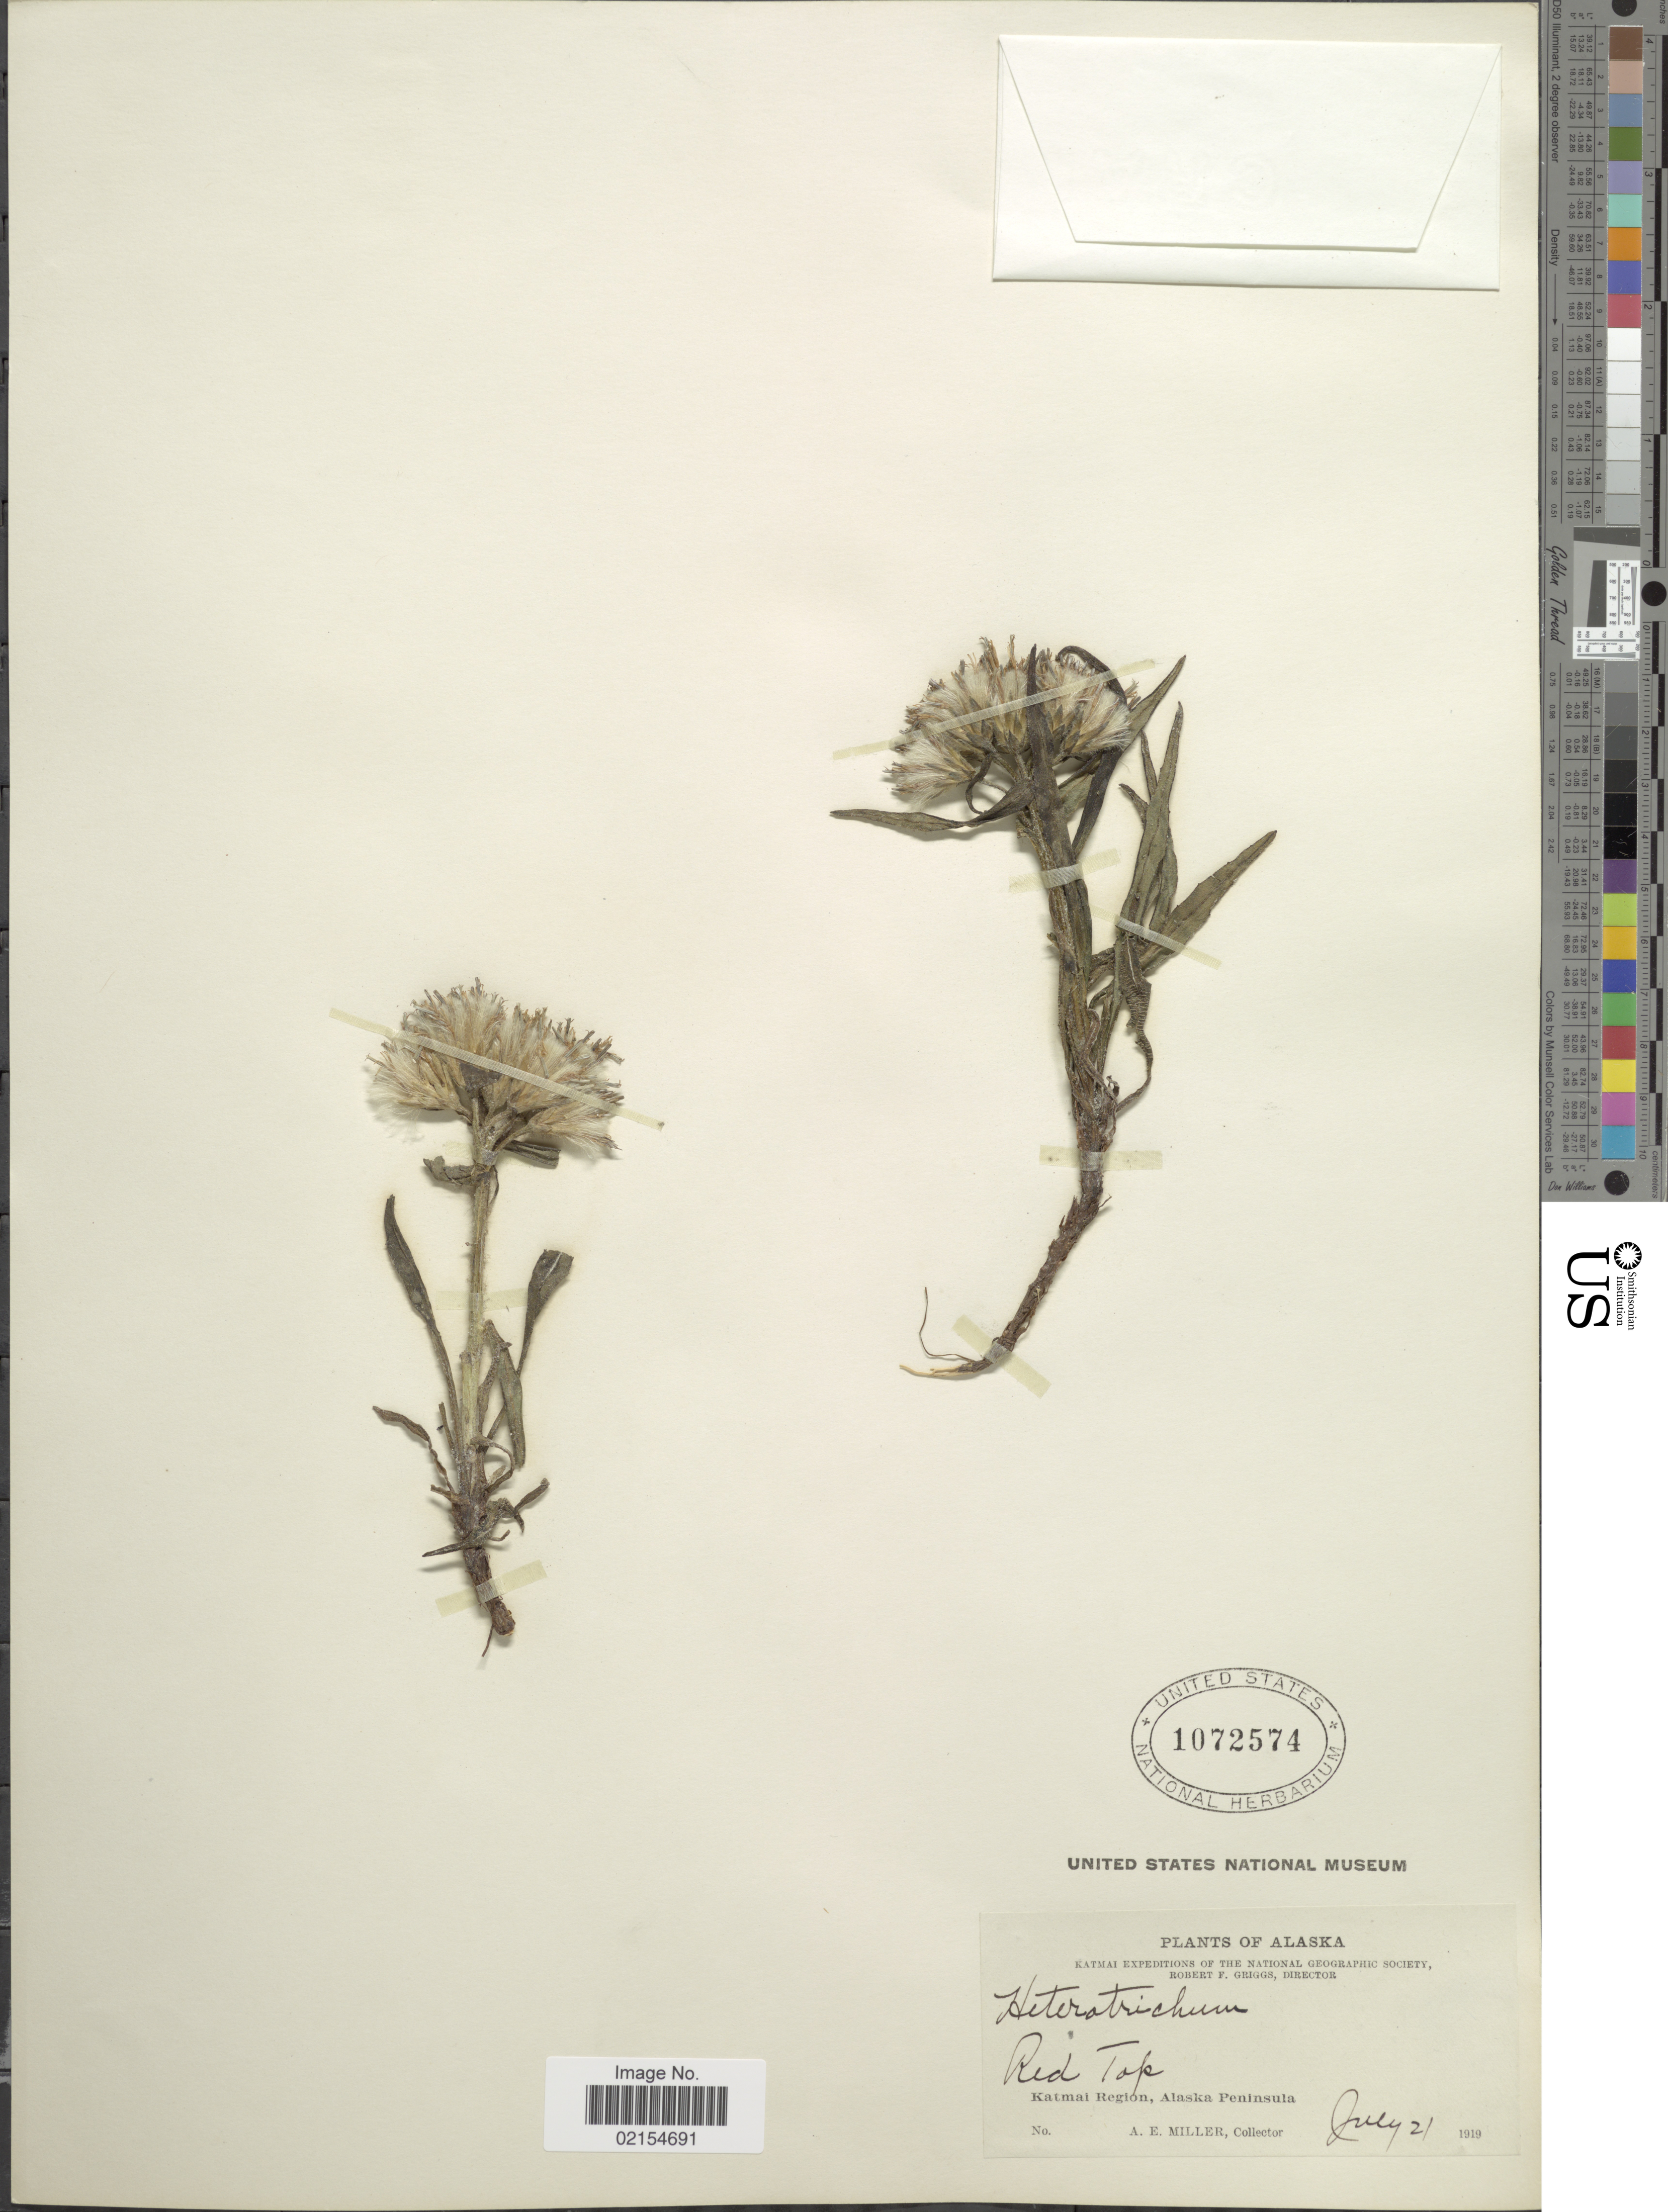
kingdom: Plantae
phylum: Tracheophyta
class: Magnoliopsida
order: Asterales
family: Asteraceae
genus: Saussurea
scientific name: Saussurea angustifolia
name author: (L.) DC.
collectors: A. E. Miller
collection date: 1919-07-21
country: United States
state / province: Alaska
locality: Red top, Katmai Region, Alaska Peninsula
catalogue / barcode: US 1072574